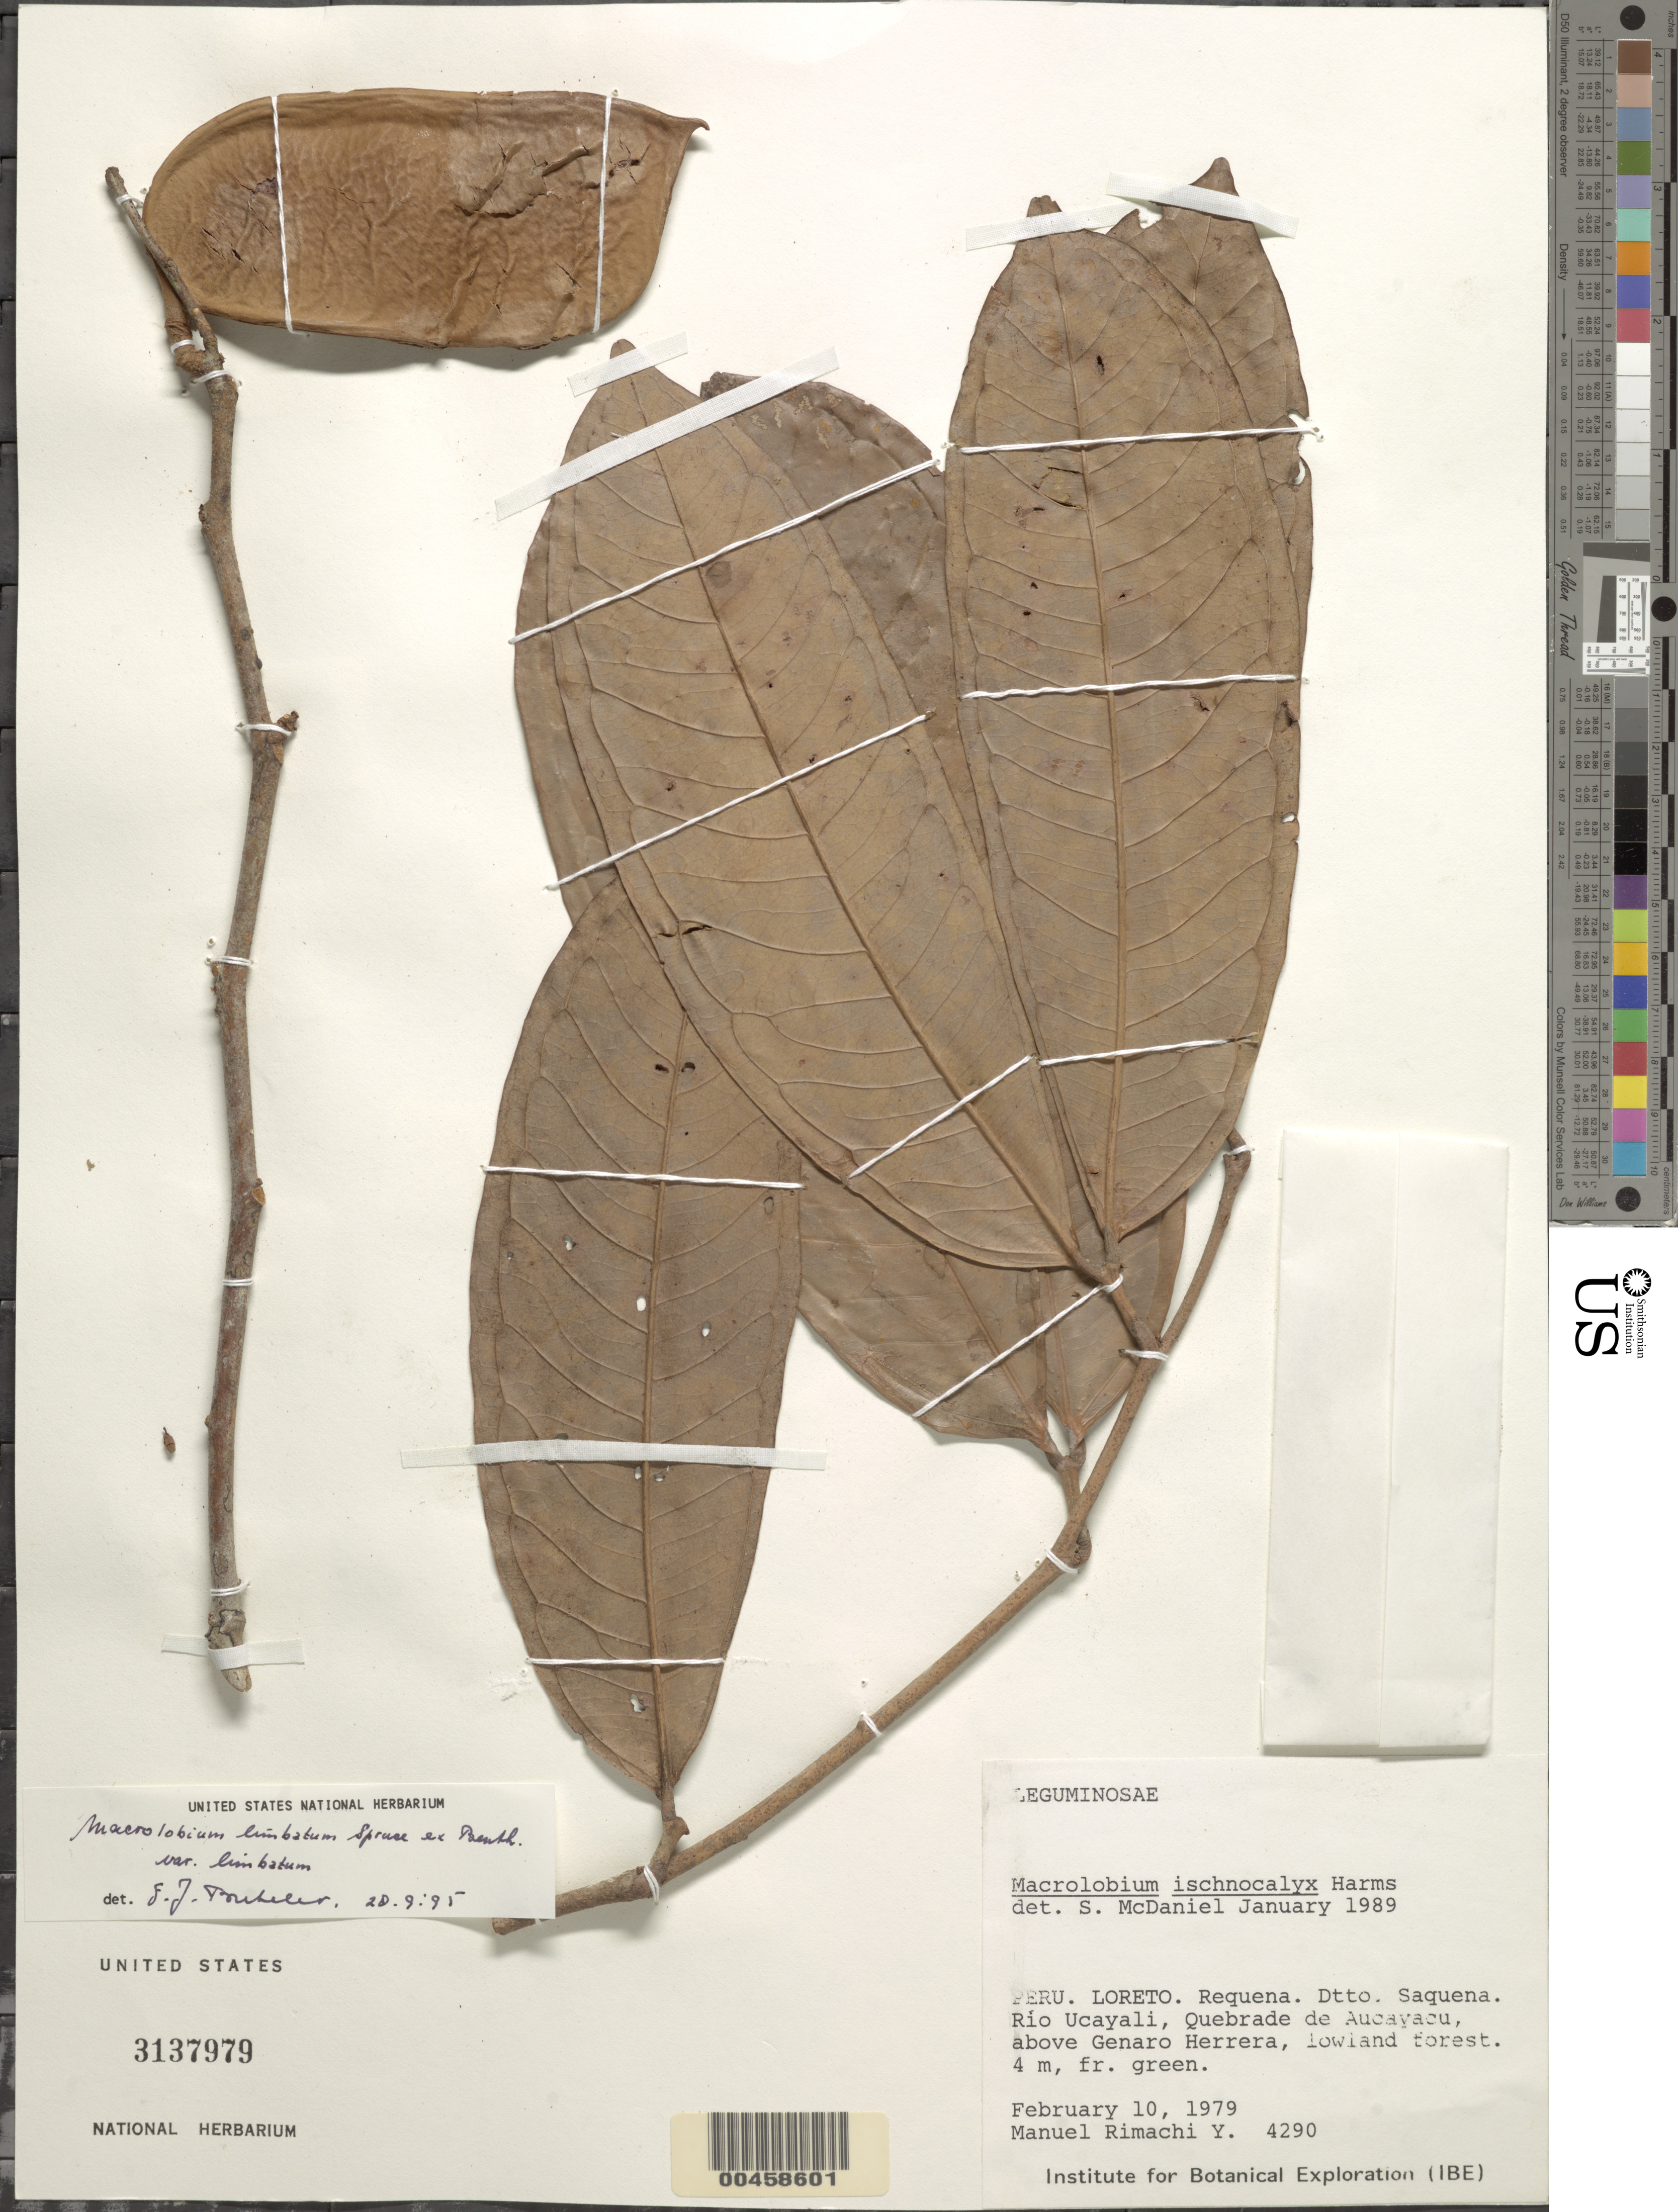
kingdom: Plantae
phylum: Tracheophyta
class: Magnoliopsida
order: Fabales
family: Fabaceae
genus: Macrolobium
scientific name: Macrolobium limbatum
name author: Spruce ex Benth.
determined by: McDaniel, Sidney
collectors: M. Rimachi Y.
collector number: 4290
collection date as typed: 10 Feb 1978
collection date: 1978-02-10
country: Peru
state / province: Loreto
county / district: Requena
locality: Quebrade de aucayacu, above genaro herrera, rio ucayali; dtto saquena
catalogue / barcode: US 3137979